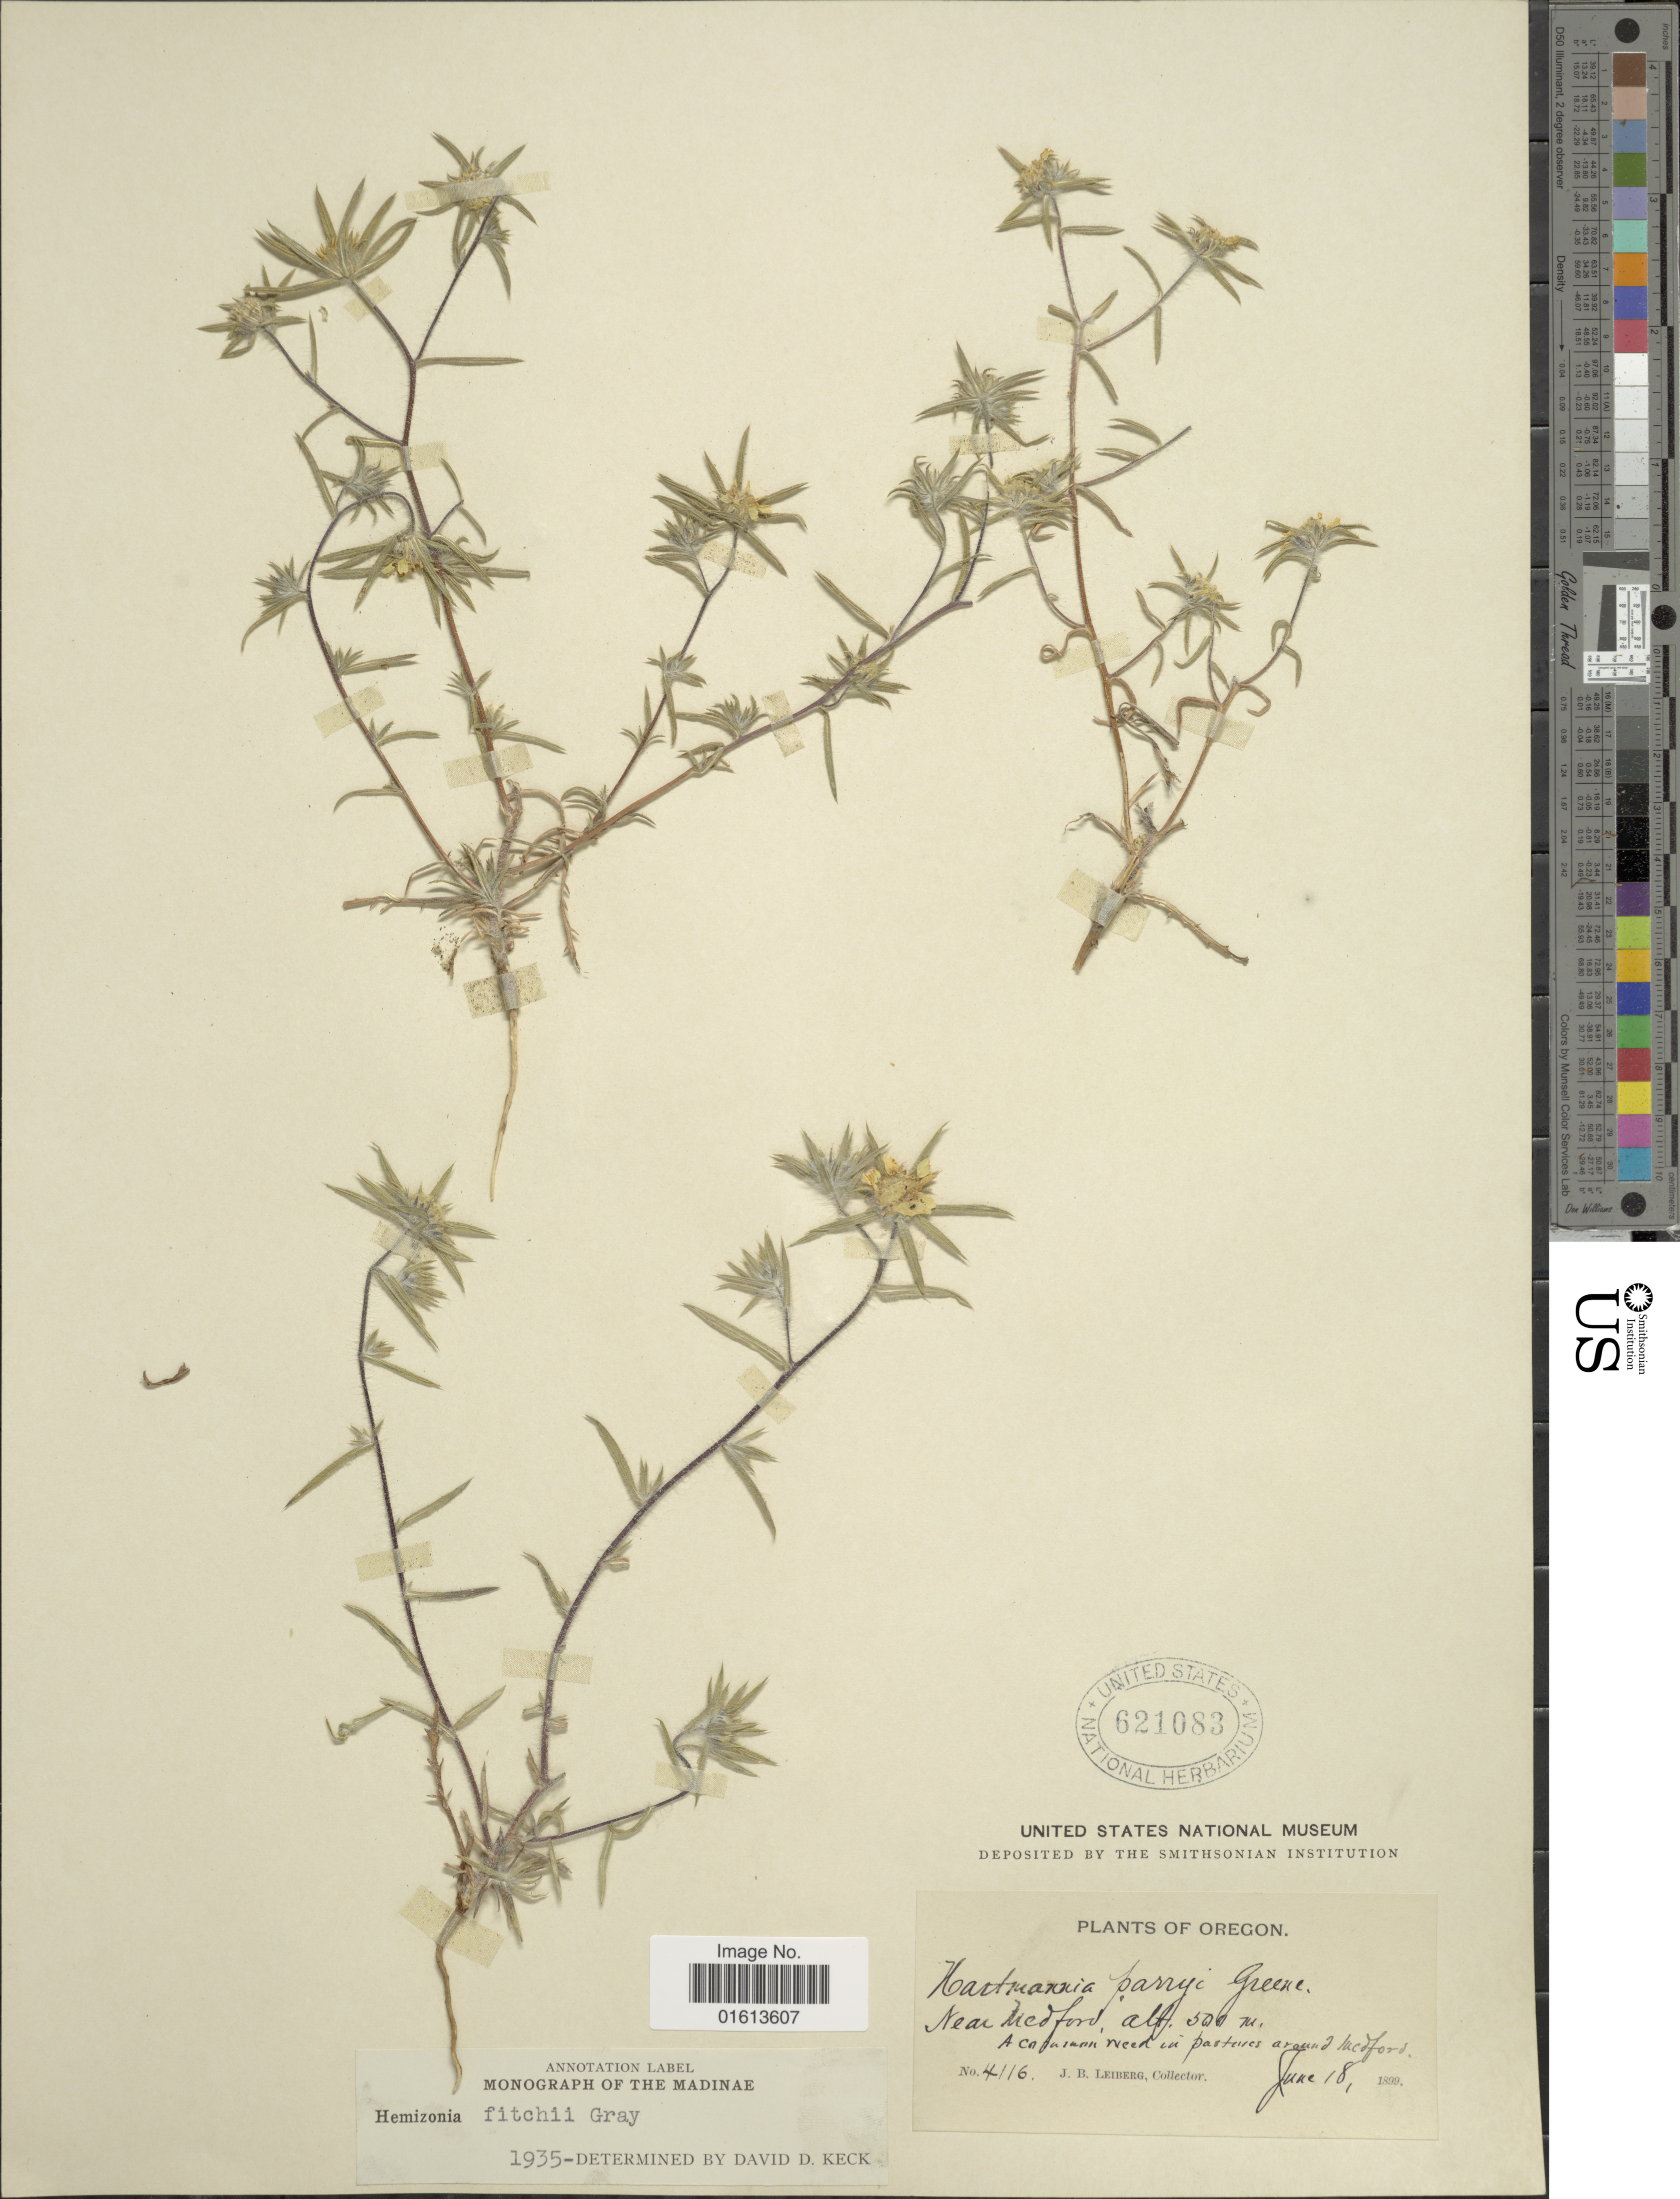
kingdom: Plantae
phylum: Tracheophyta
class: Magnoliopsida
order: Asterales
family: Asteraceae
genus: Centromadia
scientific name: Centromadia fitchii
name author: (A. Gray) Greene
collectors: J. B. Leiberg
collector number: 4116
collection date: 1899-06-18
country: United States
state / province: Oregon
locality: Oregon, near Medfor.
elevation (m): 500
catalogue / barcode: US 621083